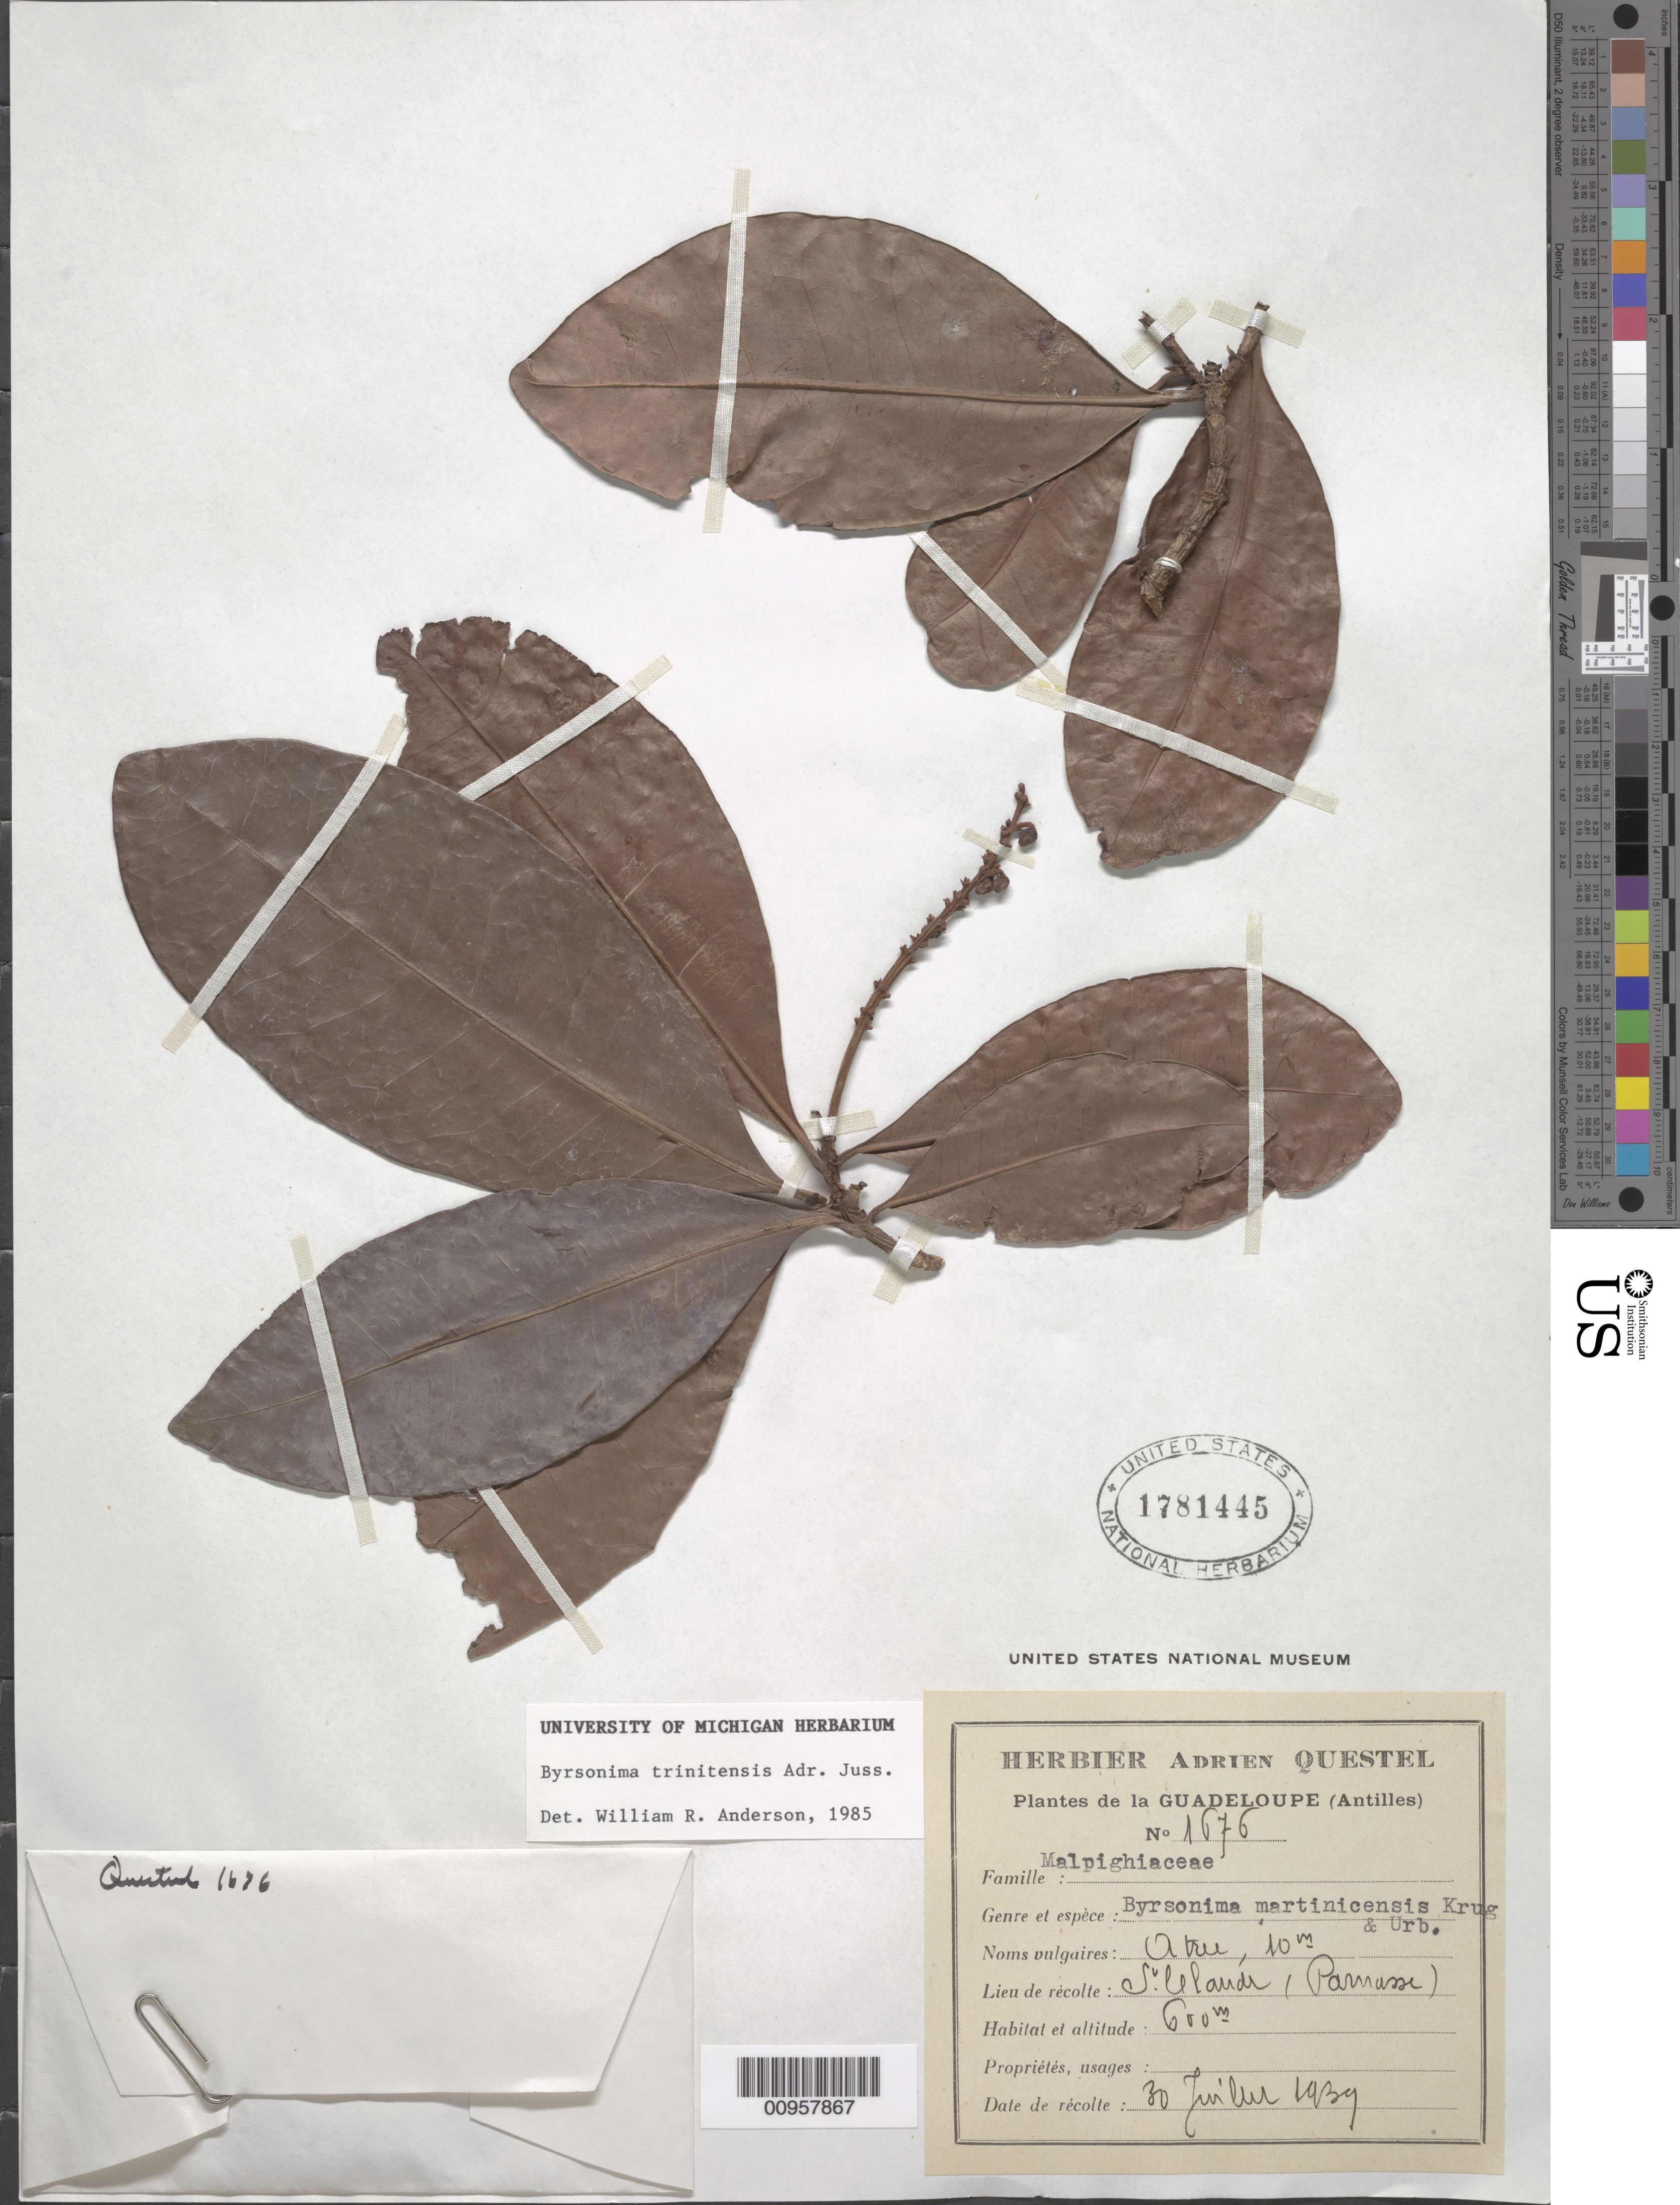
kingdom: Plantae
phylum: Tracheophyta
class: Magnoliopsida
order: Malpighiales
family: Malpighiaceae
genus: Byrsonima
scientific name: Byrsonima trinitensis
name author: A. Juss.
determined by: Anderson, W. R., (MICH), University of Michigan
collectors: A. Questel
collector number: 1676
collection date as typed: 30 Jul 1939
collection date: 1939-07-30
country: Guadeloupe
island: Basse Terre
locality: St. LeLande (Parnasse)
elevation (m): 600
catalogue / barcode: US 1781445